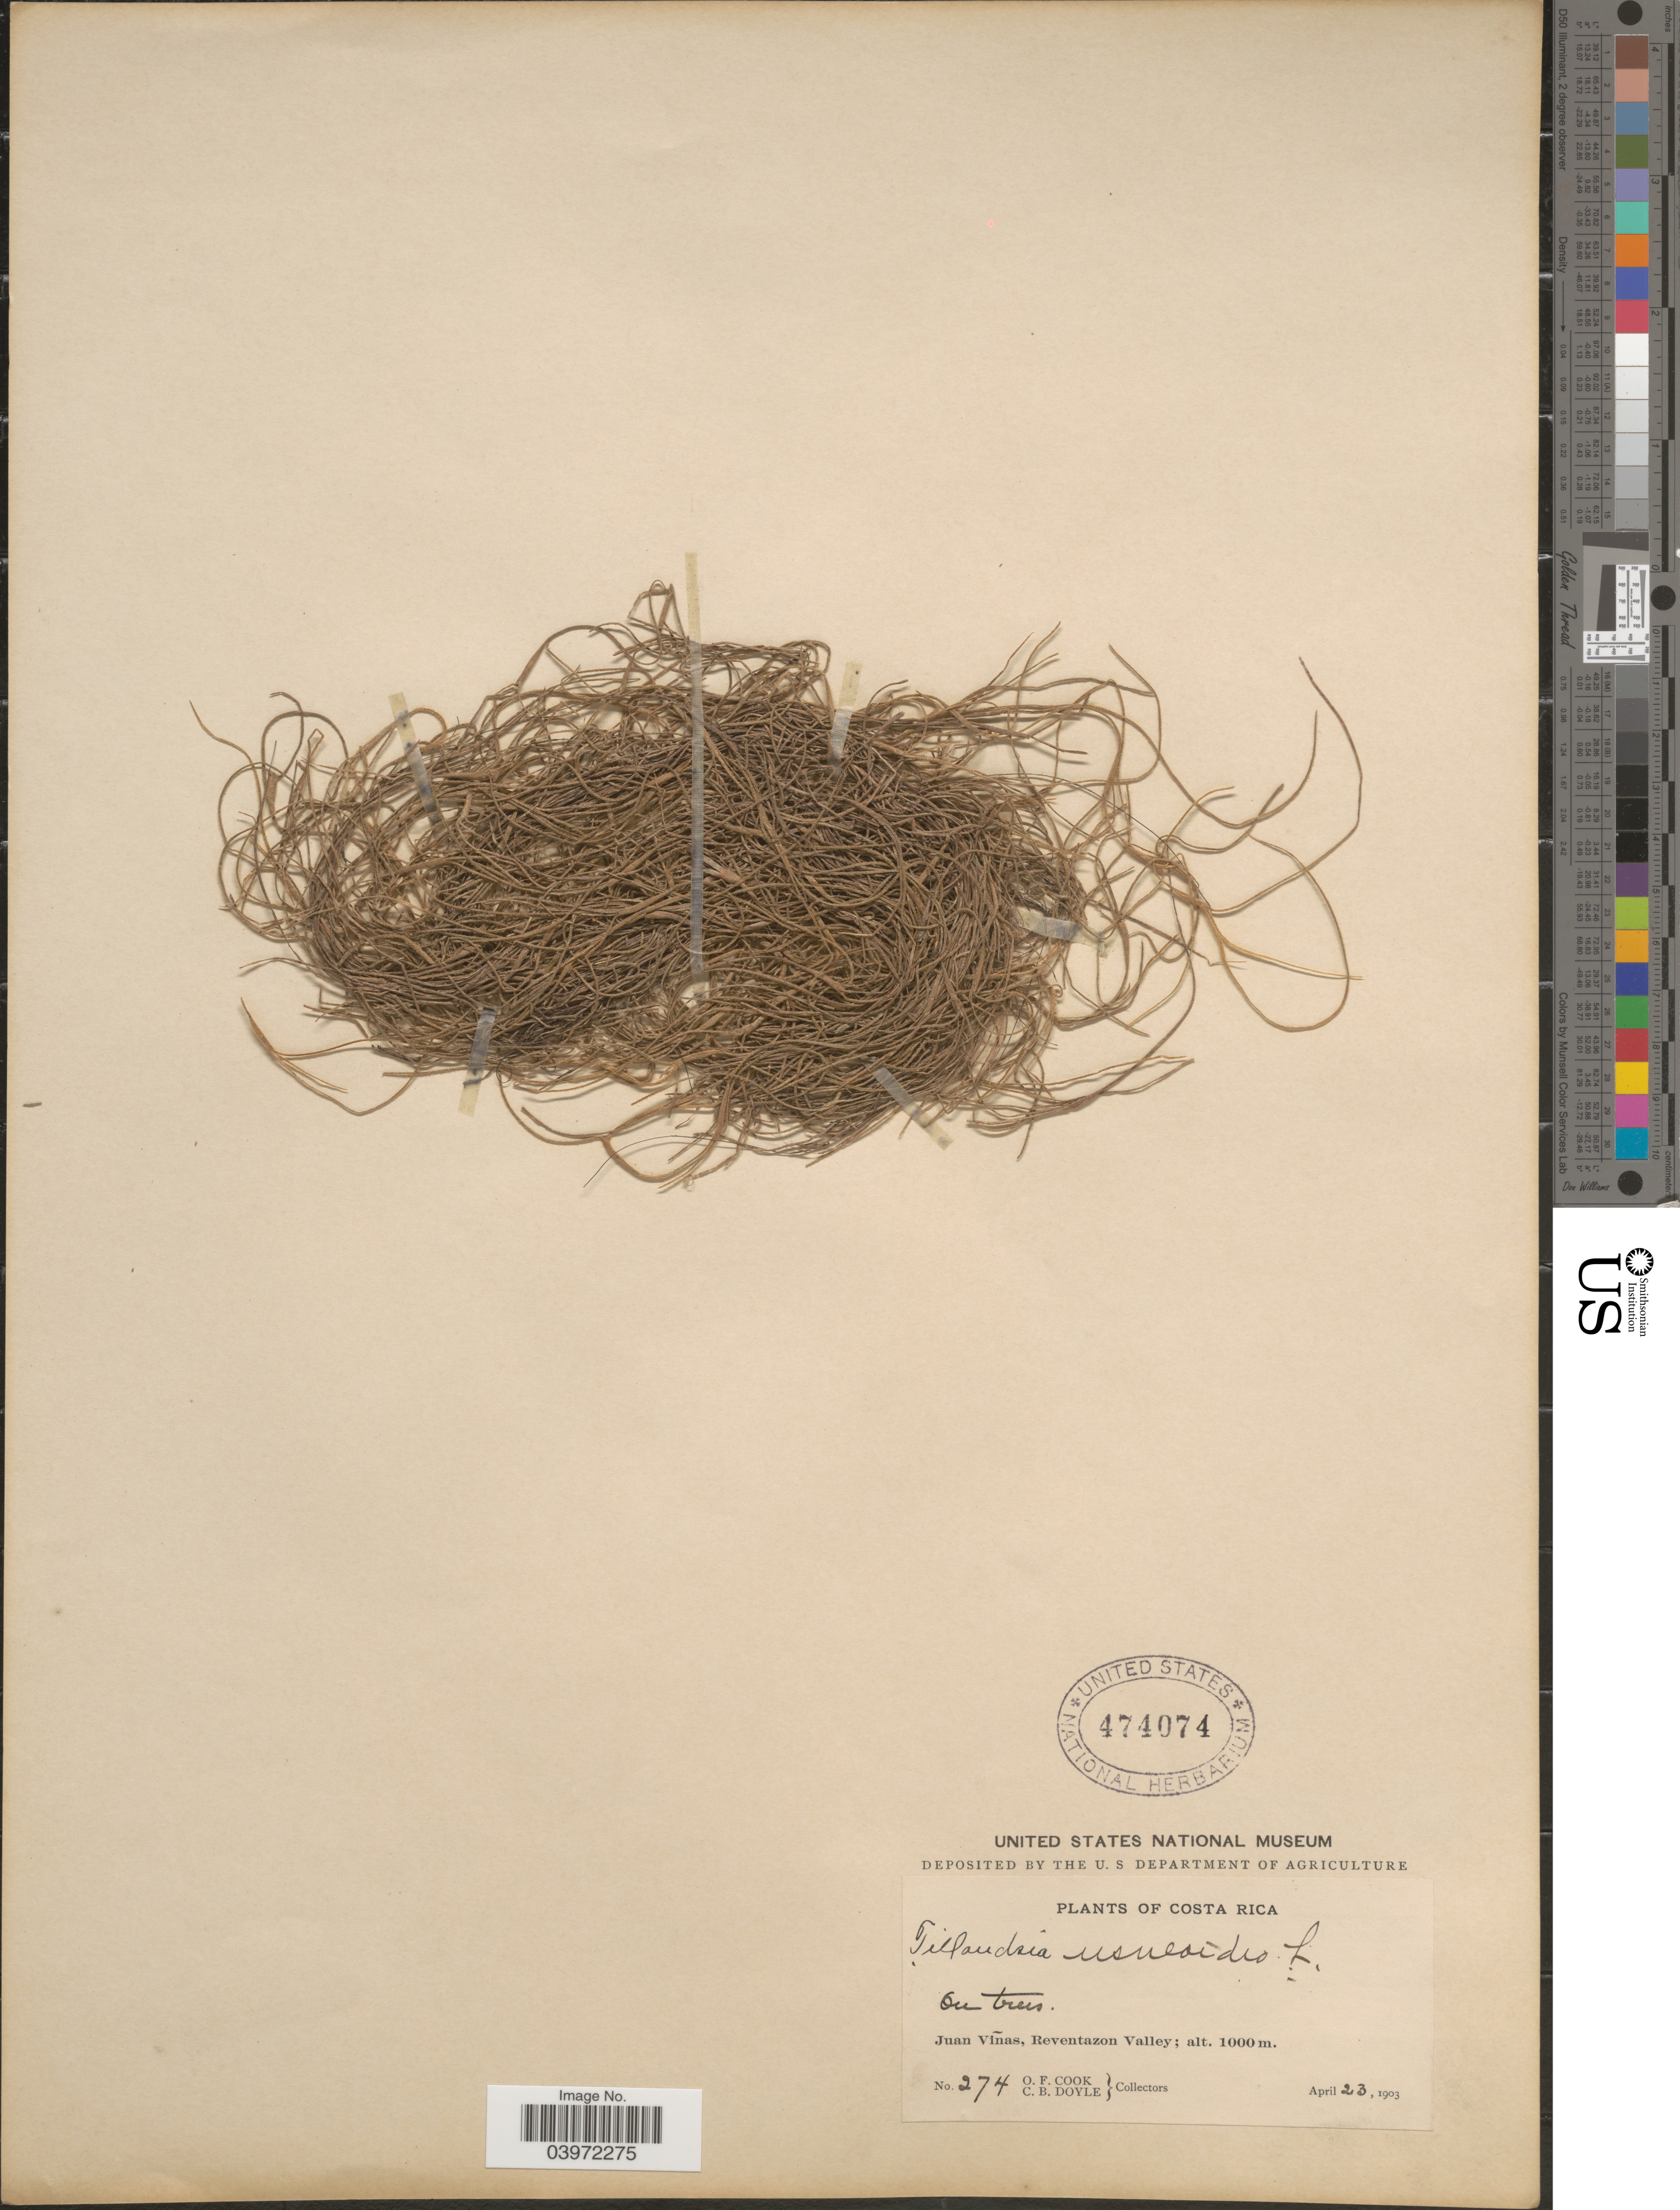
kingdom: Plantae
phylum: Tracheophyta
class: Liliopsida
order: Poales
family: Bromeliaceae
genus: Tillandsia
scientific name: Tillandsia usneoides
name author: (L.) L.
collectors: O. F. Cook & C. Doyle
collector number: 274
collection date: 1903-04-23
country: Costa Rica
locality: Juan Viñas, Reventazon Valley.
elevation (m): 1000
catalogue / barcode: US 474074